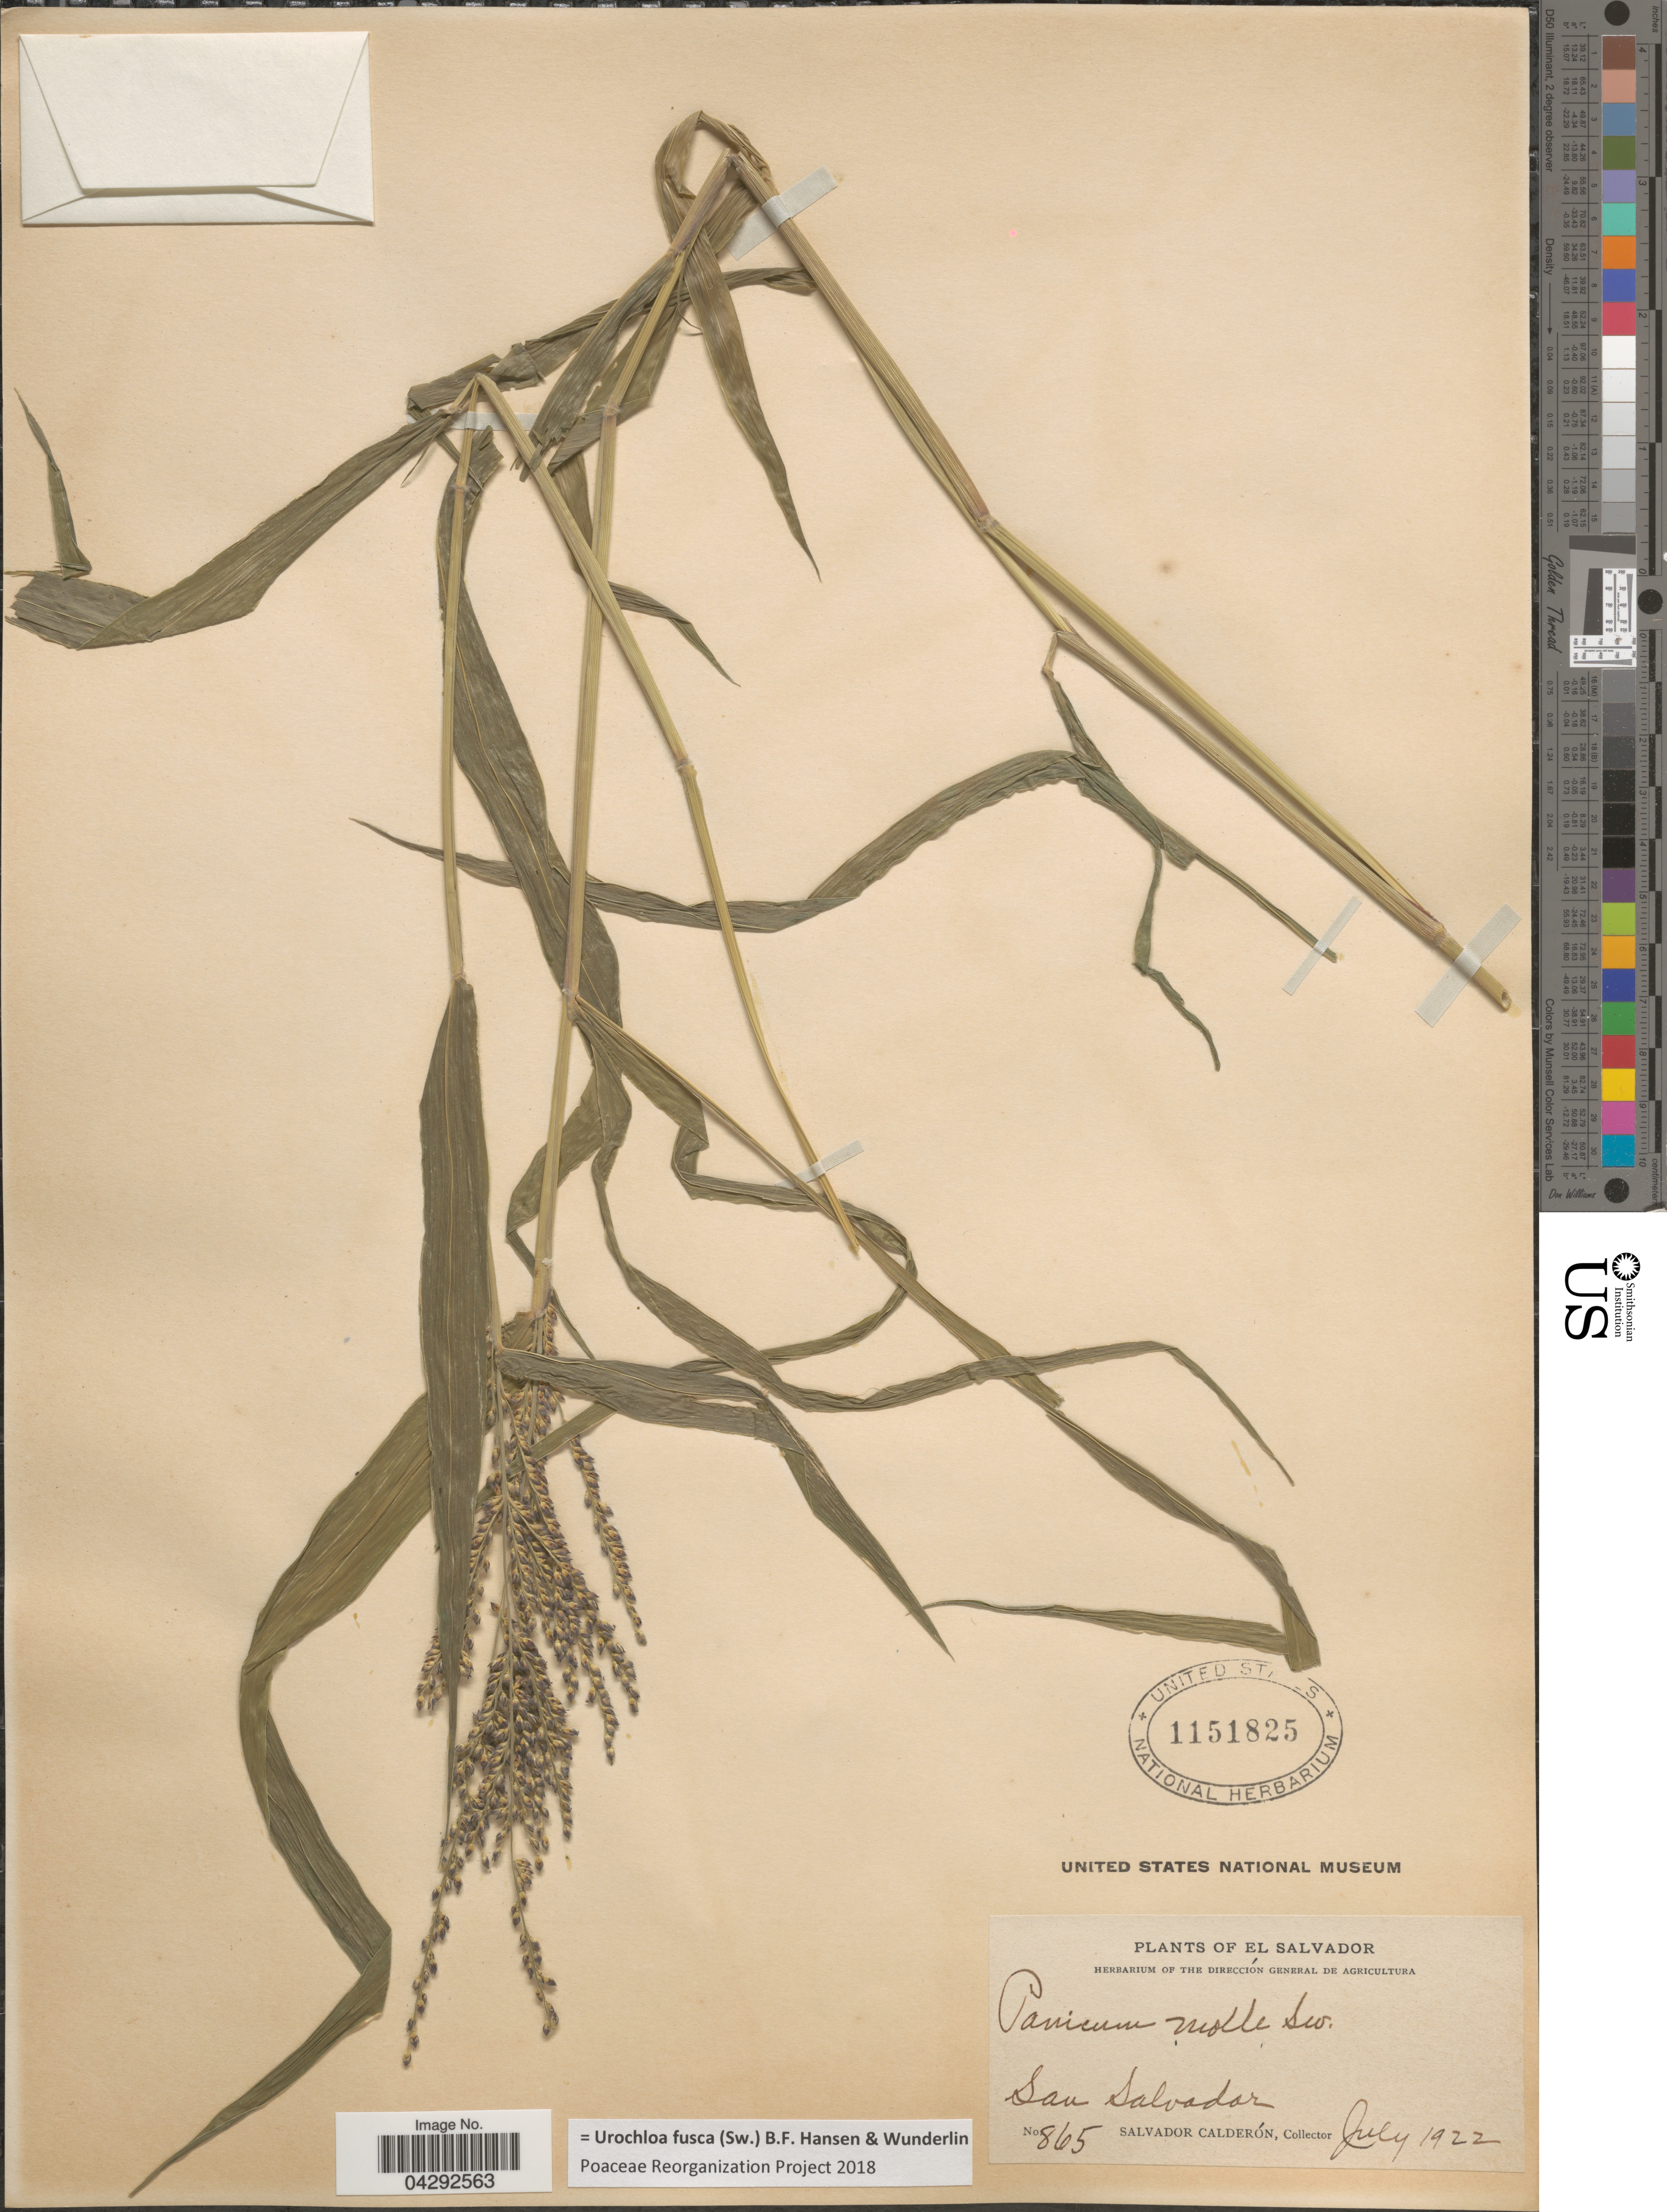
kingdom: Plantae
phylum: Tracheophyta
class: Liliopsida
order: Poales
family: Poaceae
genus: Urochloa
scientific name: Urochloa fusca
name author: (Sw.) B.F. Hansen & Wunderlin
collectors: S. Calderón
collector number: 865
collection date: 1922-07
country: El Salvador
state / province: San Salvador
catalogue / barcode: US 1151825